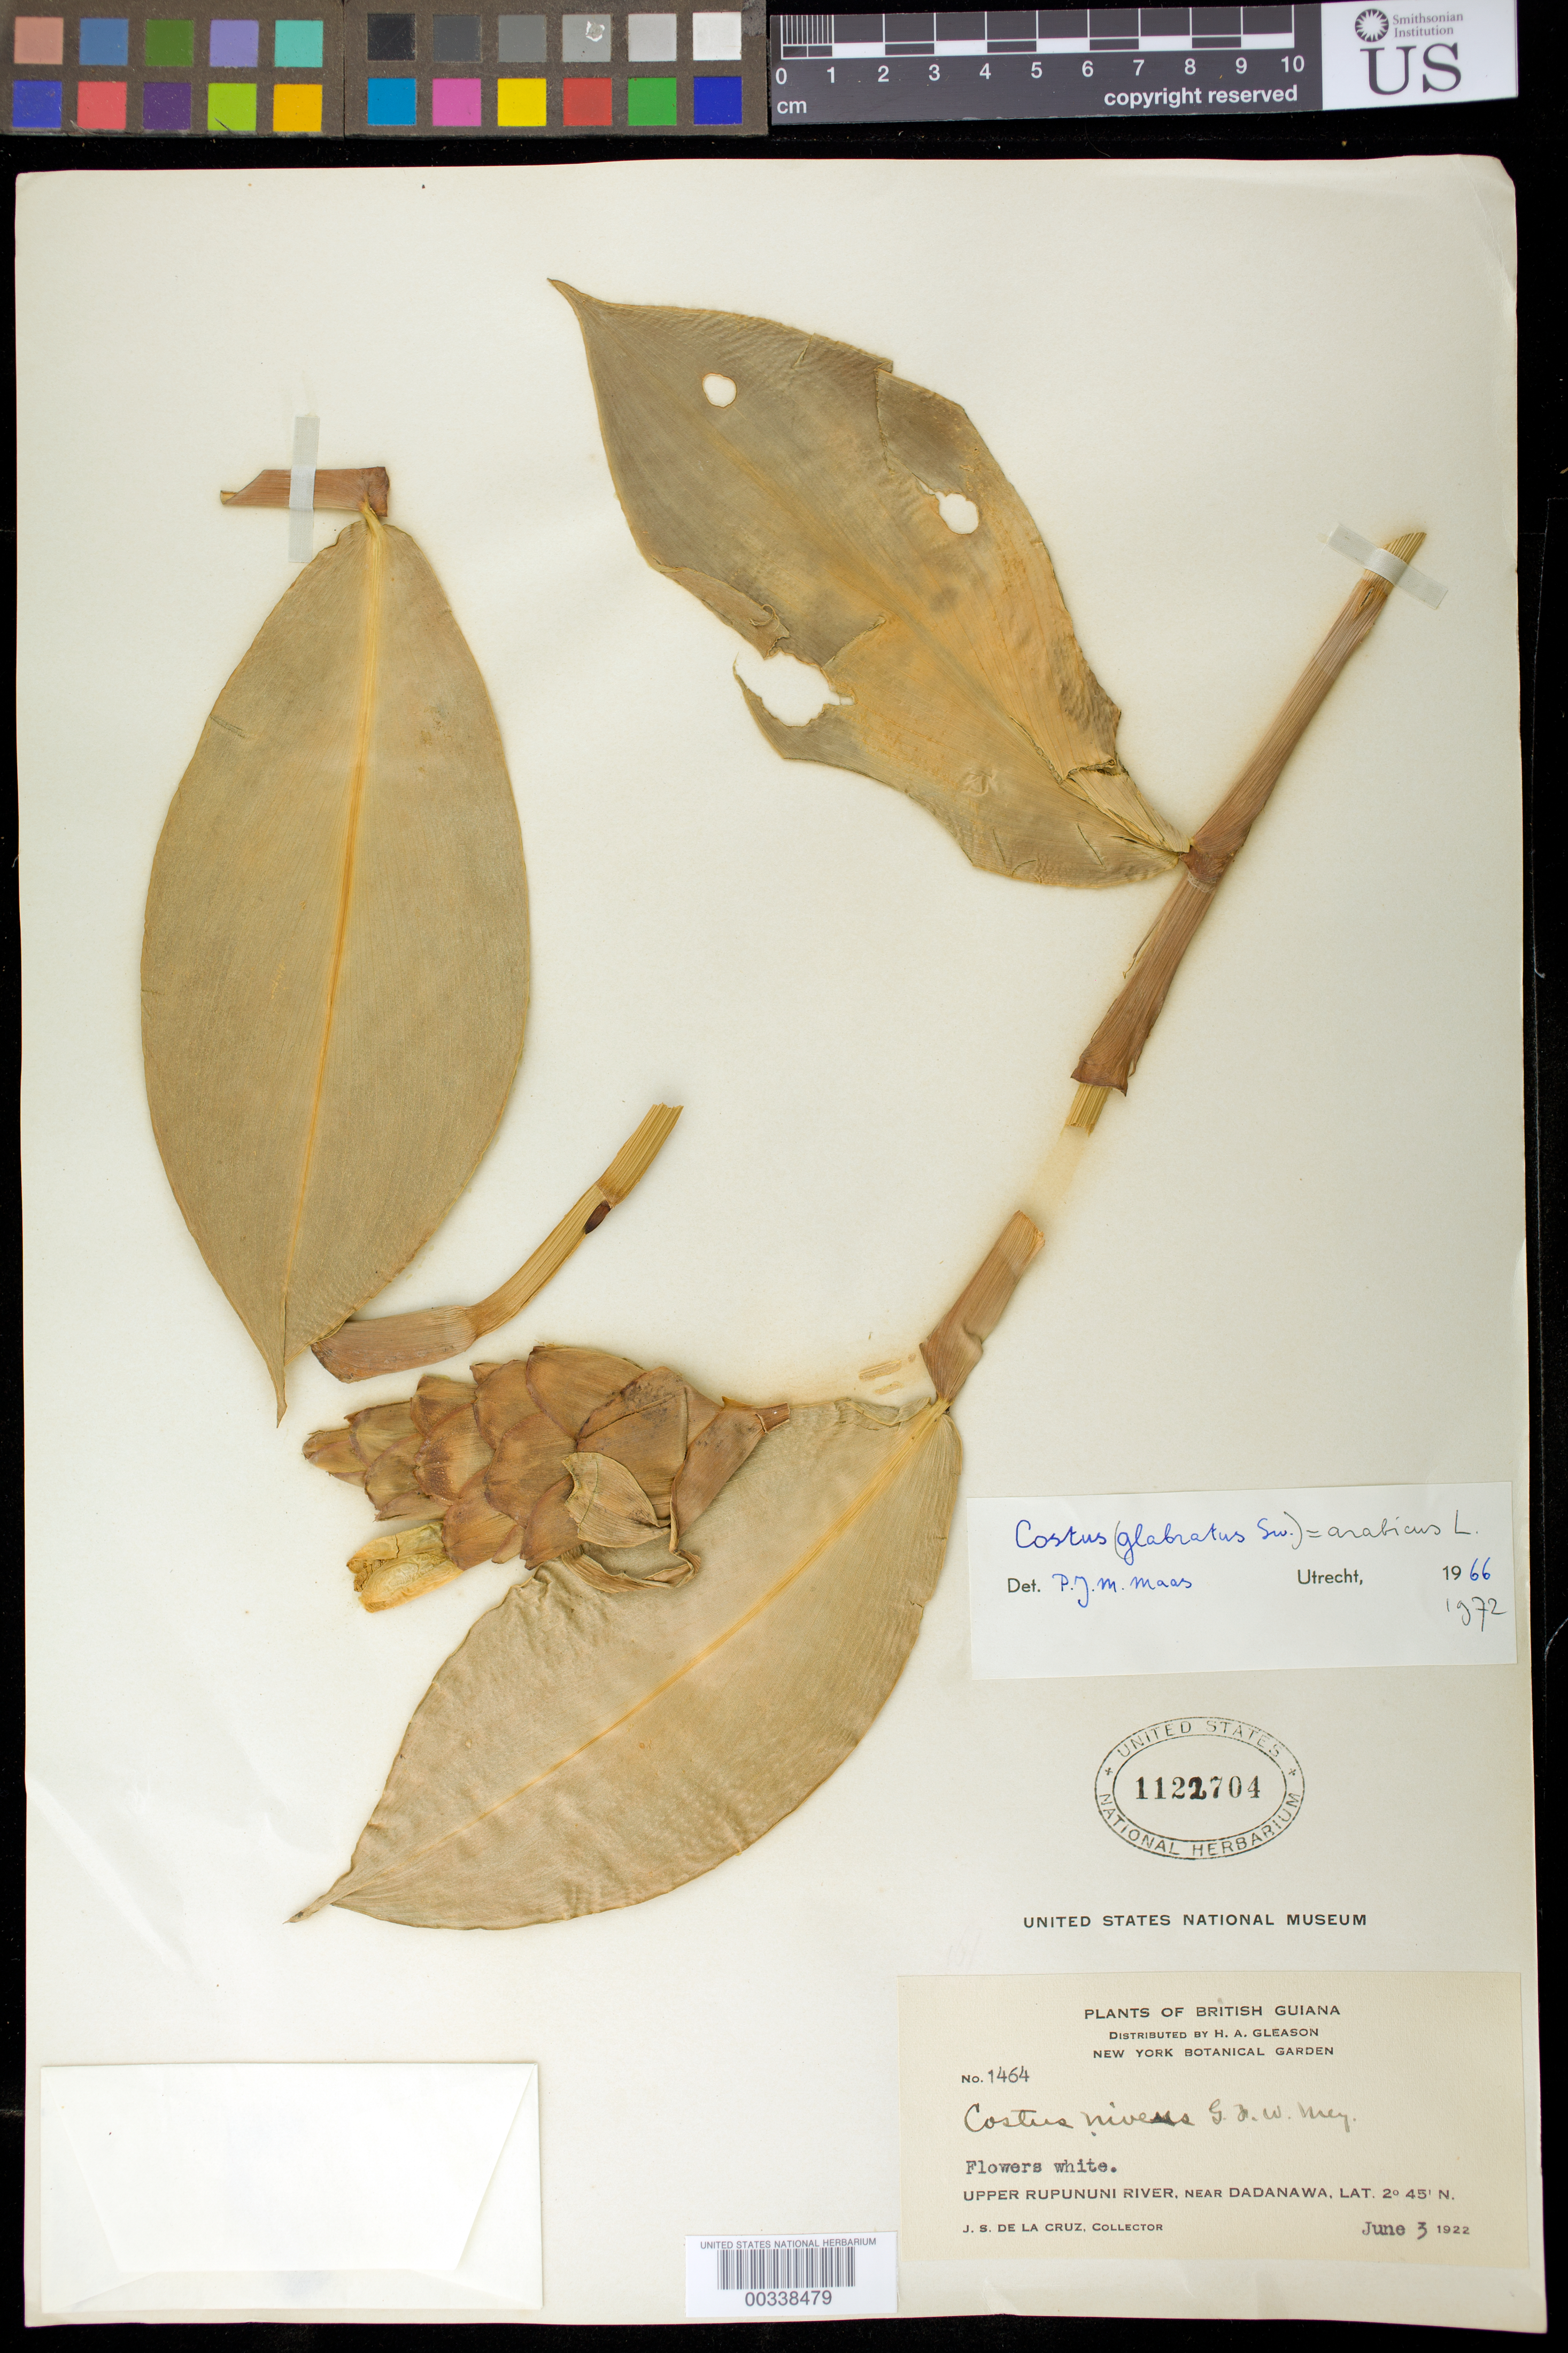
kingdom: Plantae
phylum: Tracheophyta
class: Liliopsida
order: Zingiberales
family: Costaceae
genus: Costus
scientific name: Costus arabicus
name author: L.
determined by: Maas, Paul J. M.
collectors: J. S. de la Cruz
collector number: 1464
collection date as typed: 03 Jun 1922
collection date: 1922-06-03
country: Guyana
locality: Upper rupununi river, near dadanawa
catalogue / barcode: US 1122704